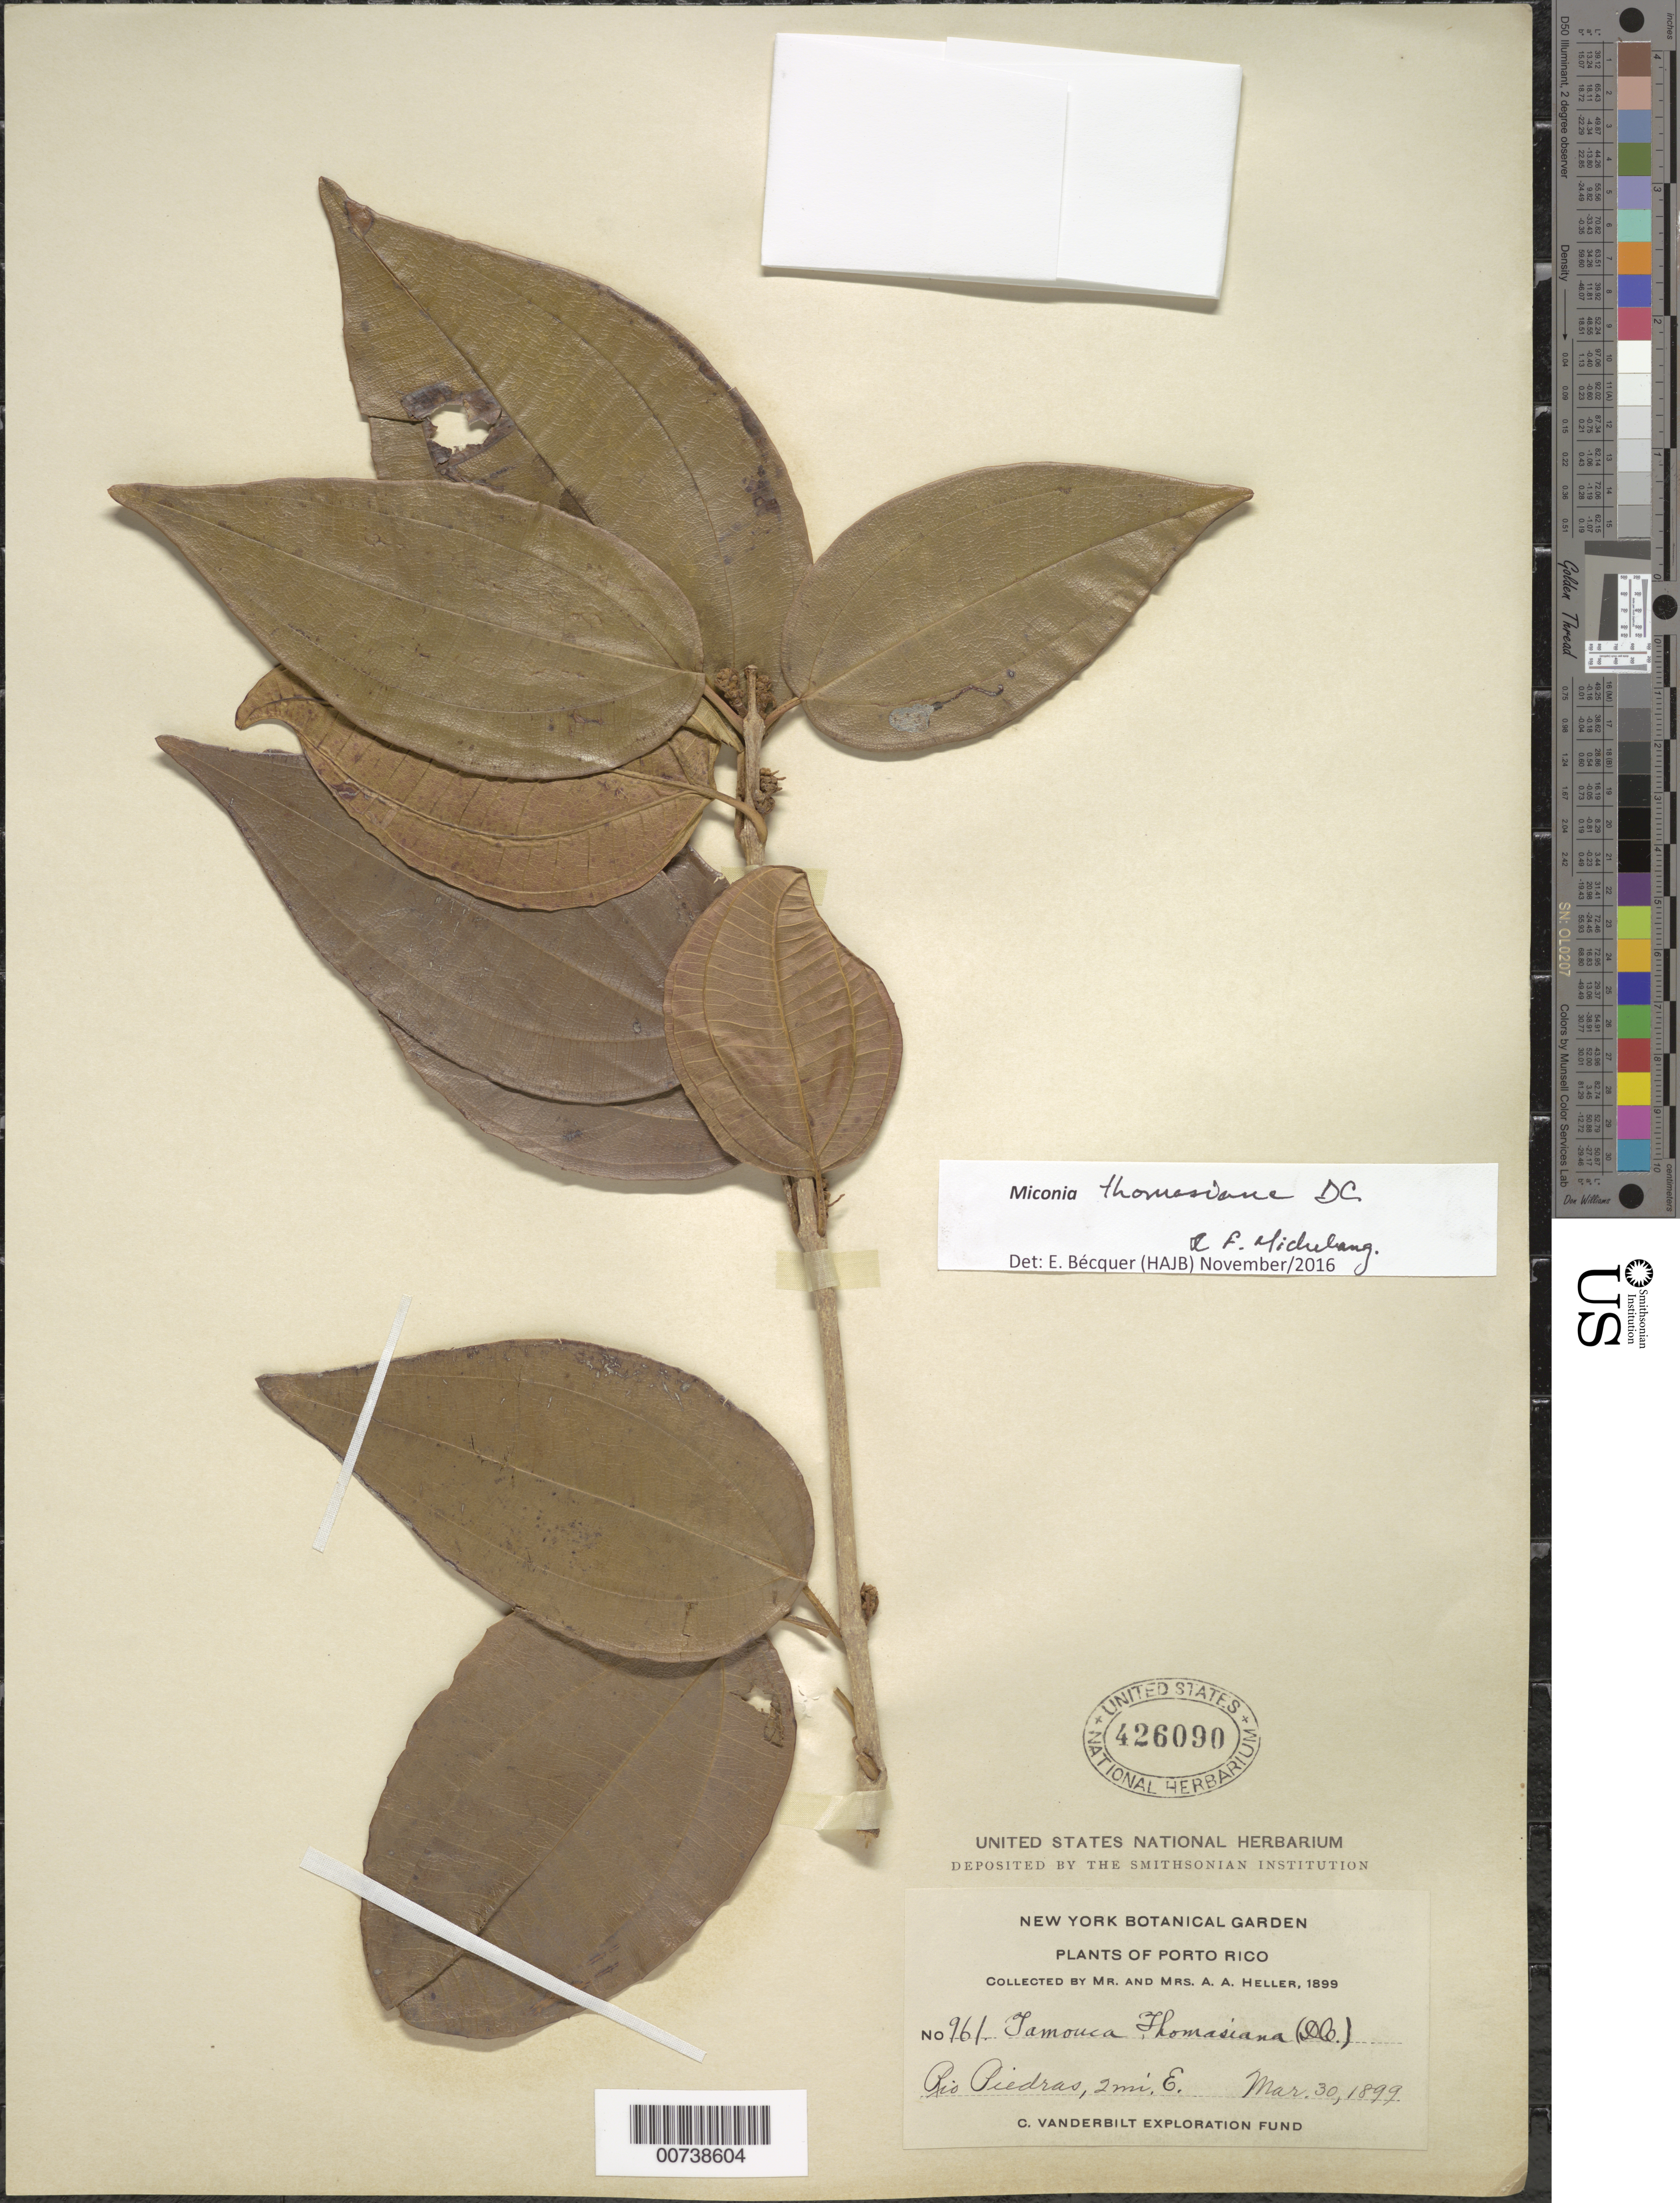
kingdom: Plantae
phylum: Tracheophyta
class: Magnoliopsida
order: Myrtales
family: Melastomataceae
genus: Miconia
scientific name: Miconia thomasiana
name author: DC.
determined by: Bécquer Granados, E. R.; Michelangeli, F. A.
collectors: A. A. Heller & E. G. Heller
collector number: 961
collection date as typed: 30 Mar 1899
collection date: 1899-03-30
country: Puerto Rico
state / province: San Juan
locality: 2 miles East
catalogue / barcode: US 426090